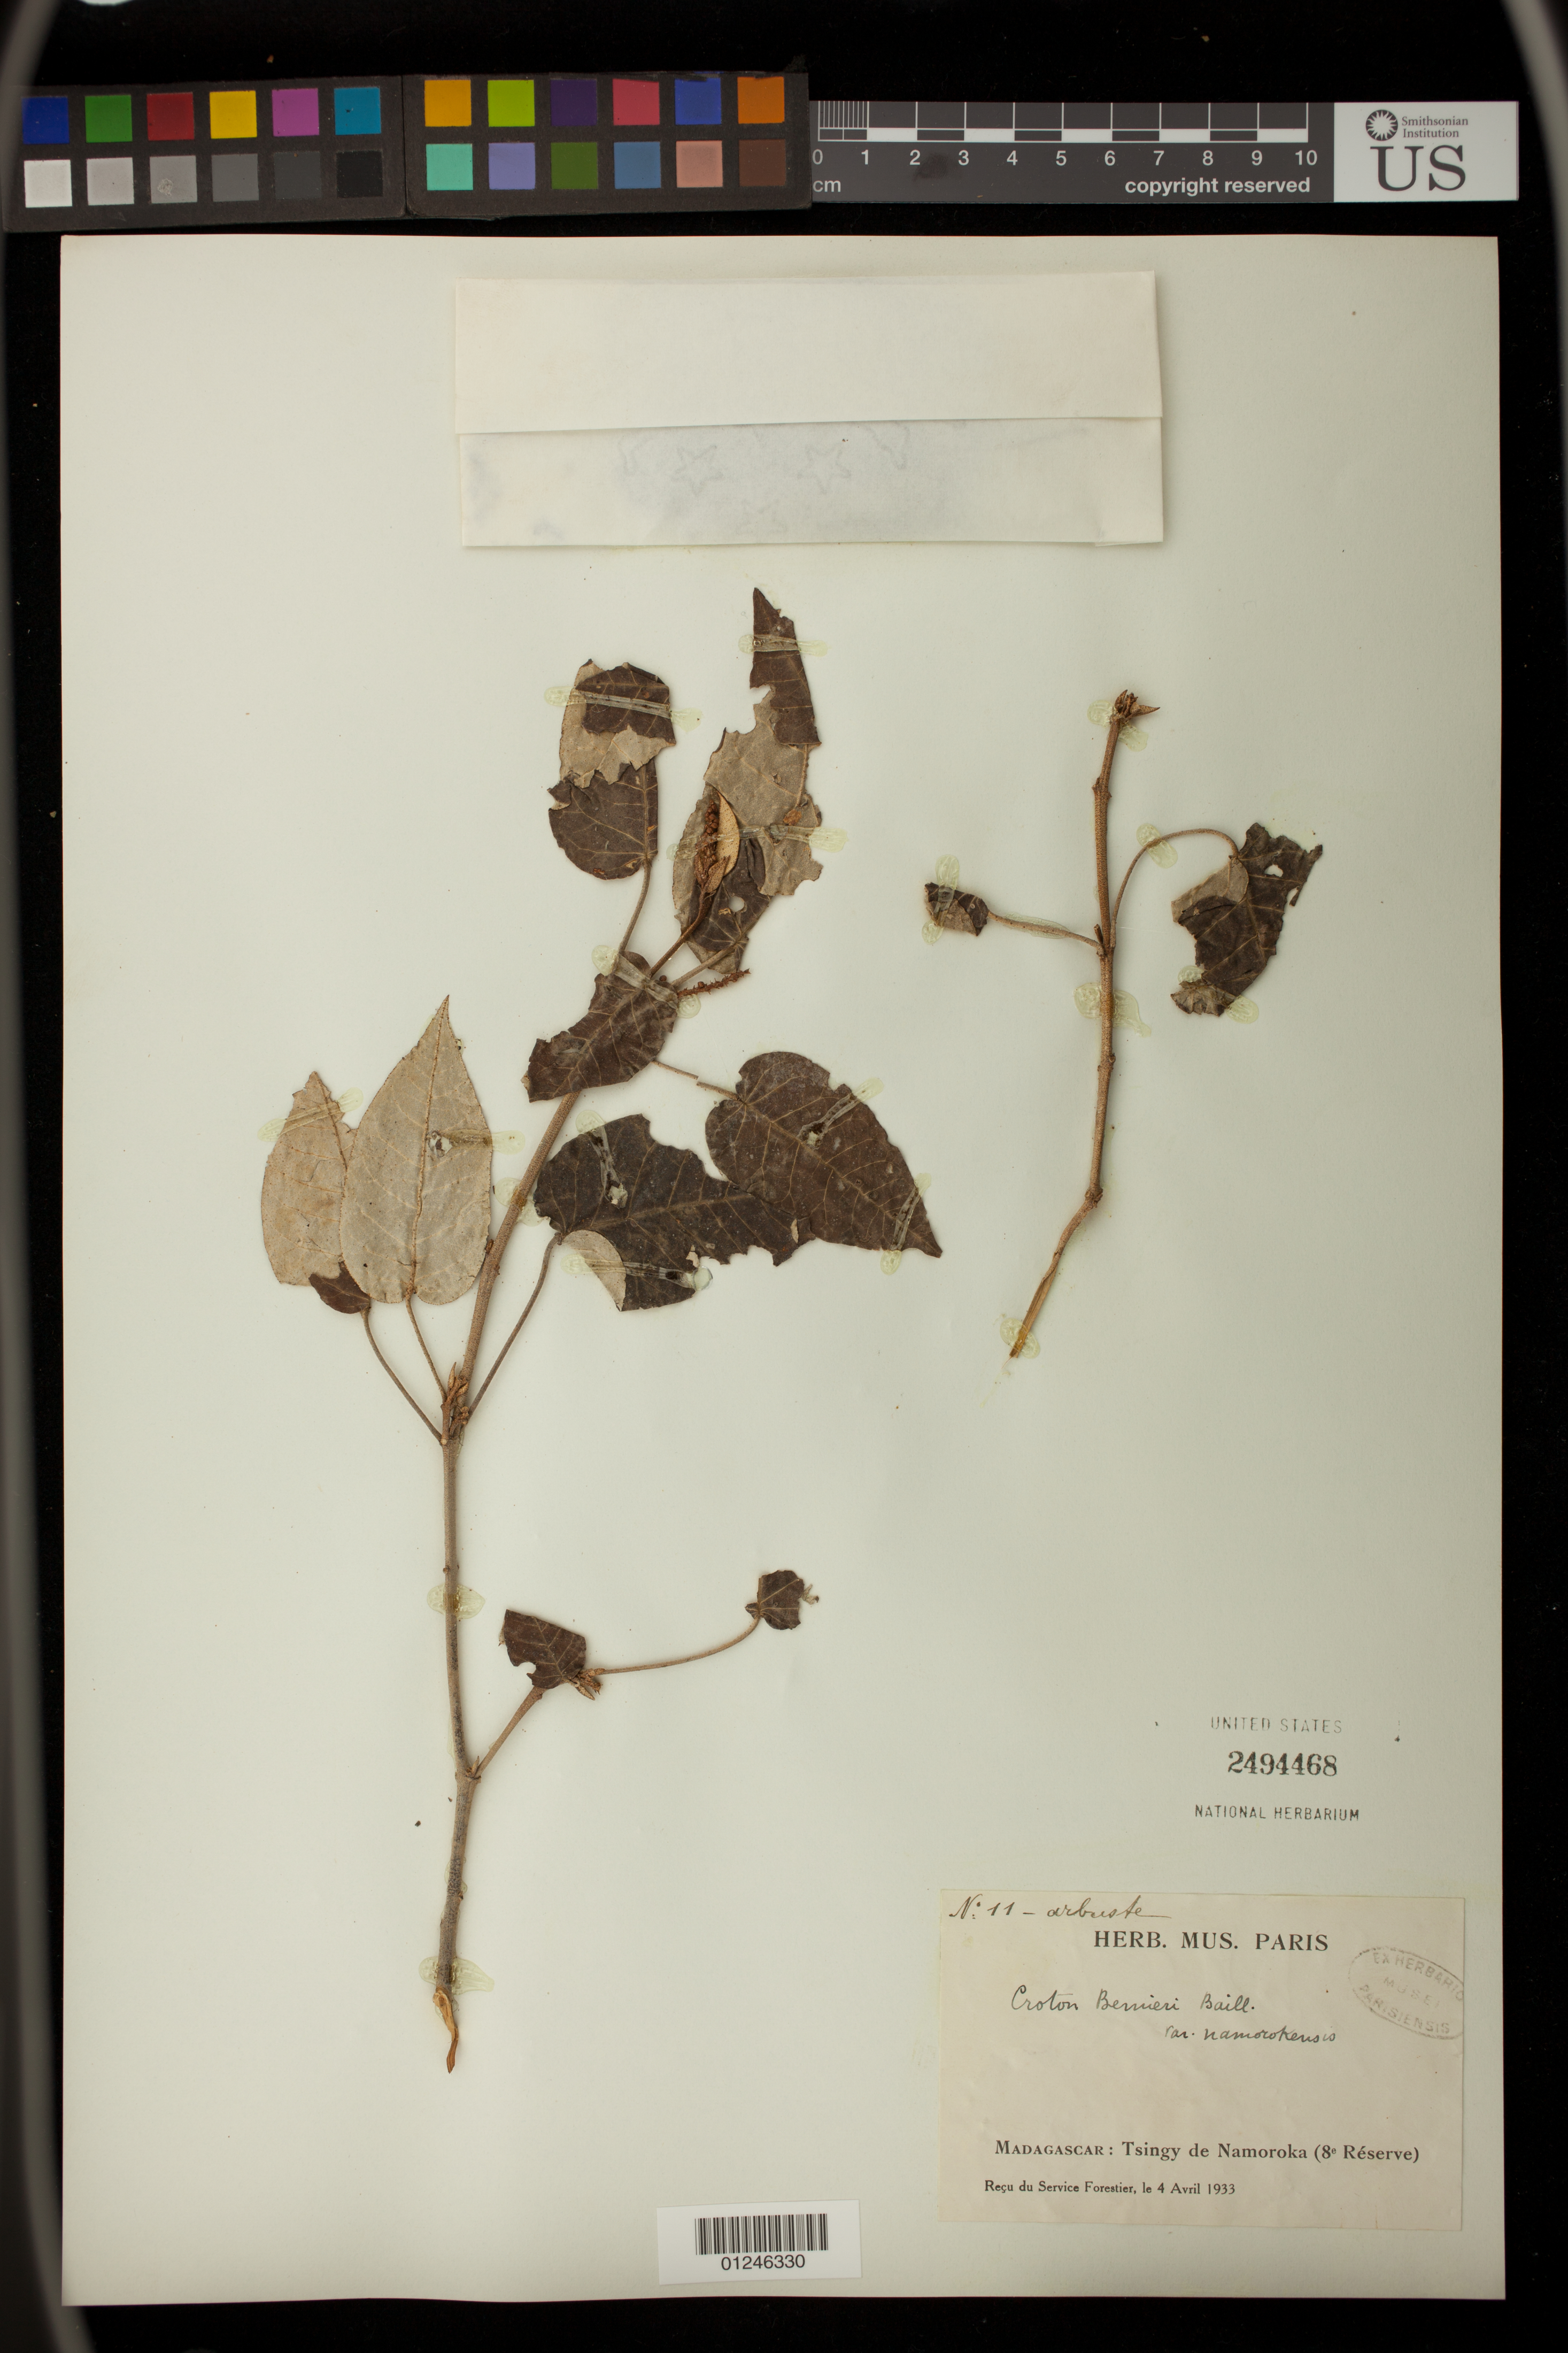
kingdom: Plantae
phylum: Tracheophyta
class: Magnoliopsida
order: Malpighiales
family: Euphorbiaceae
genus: Croton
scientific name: Croton bernieri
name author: Baill.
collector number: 11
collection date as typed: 04 Apr 1933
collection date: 1933-04-04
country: Madagascar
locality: Tsingy de namoroka (8e reserve)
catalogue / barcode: US 2494468